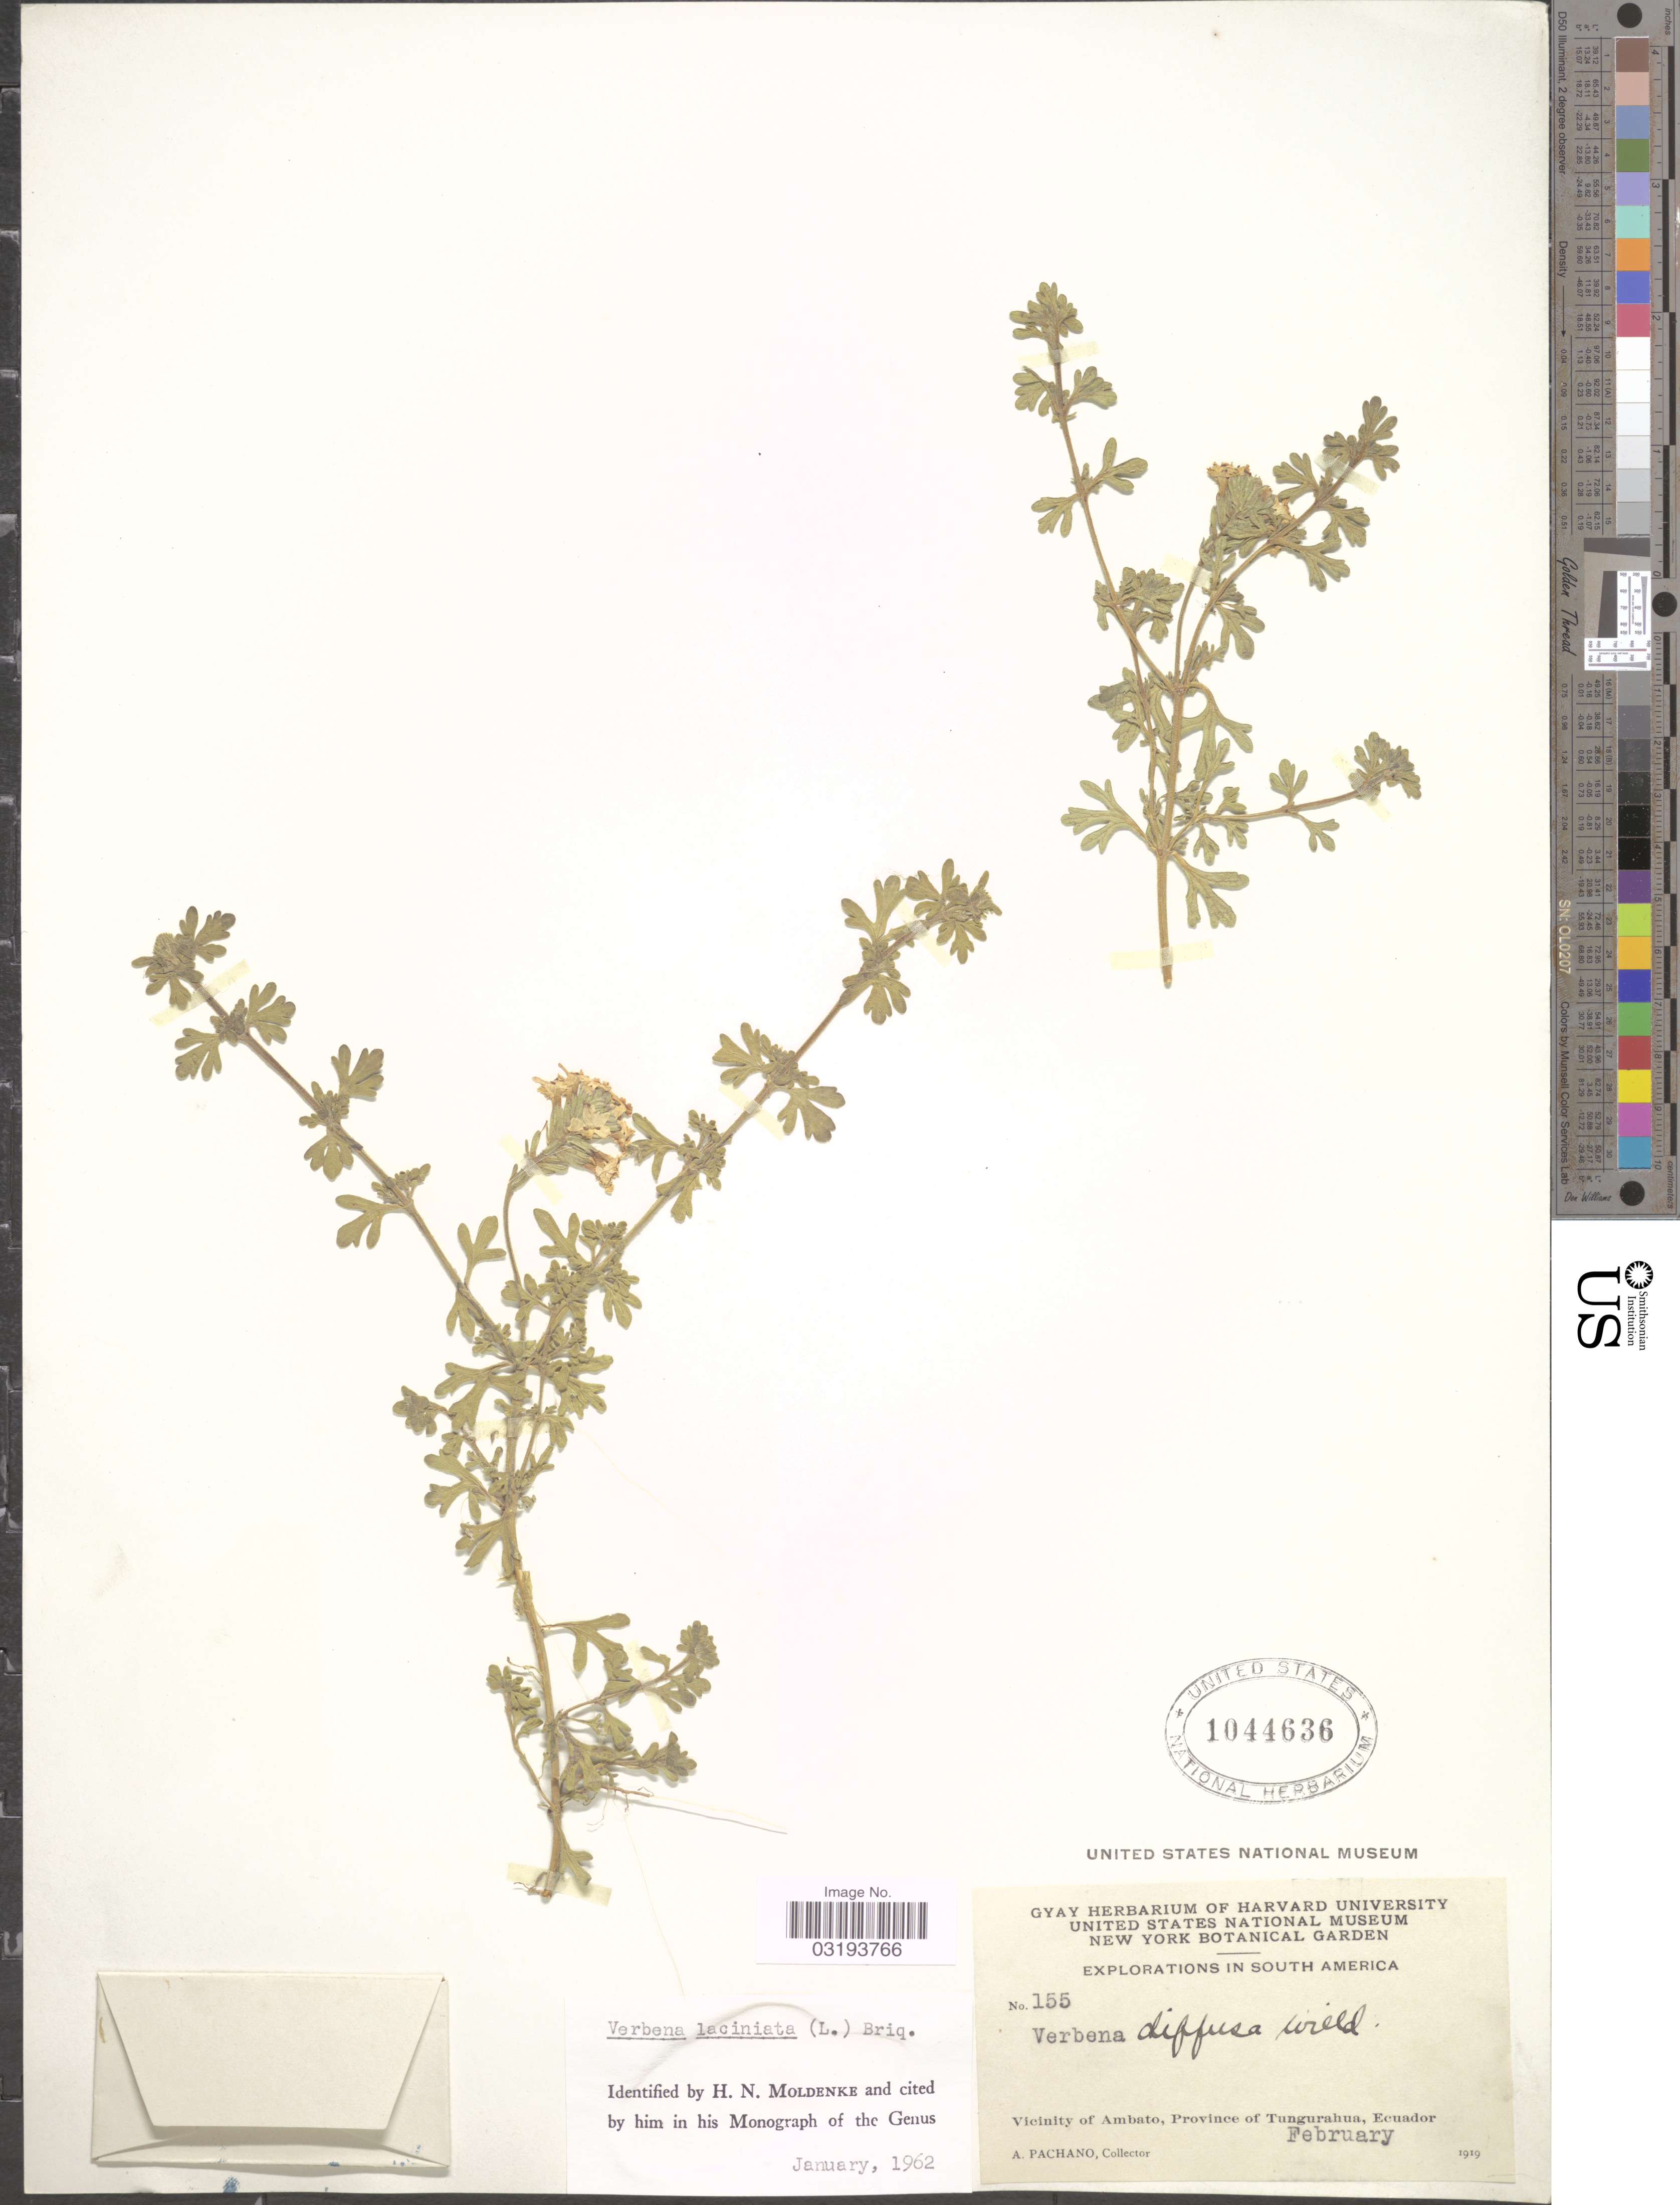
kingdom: Plantae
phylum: Tracheophyta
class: Magnoliopsida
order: Lamiales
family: Verbenaceae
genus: Verbena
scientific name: Verbena laciniata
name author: (L.) Briq.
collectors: A. Pachano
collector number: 155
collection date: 1919-02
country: Ecuador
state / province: Tungurahua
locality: Vicinity of Ambato.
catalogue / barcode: US 1044636